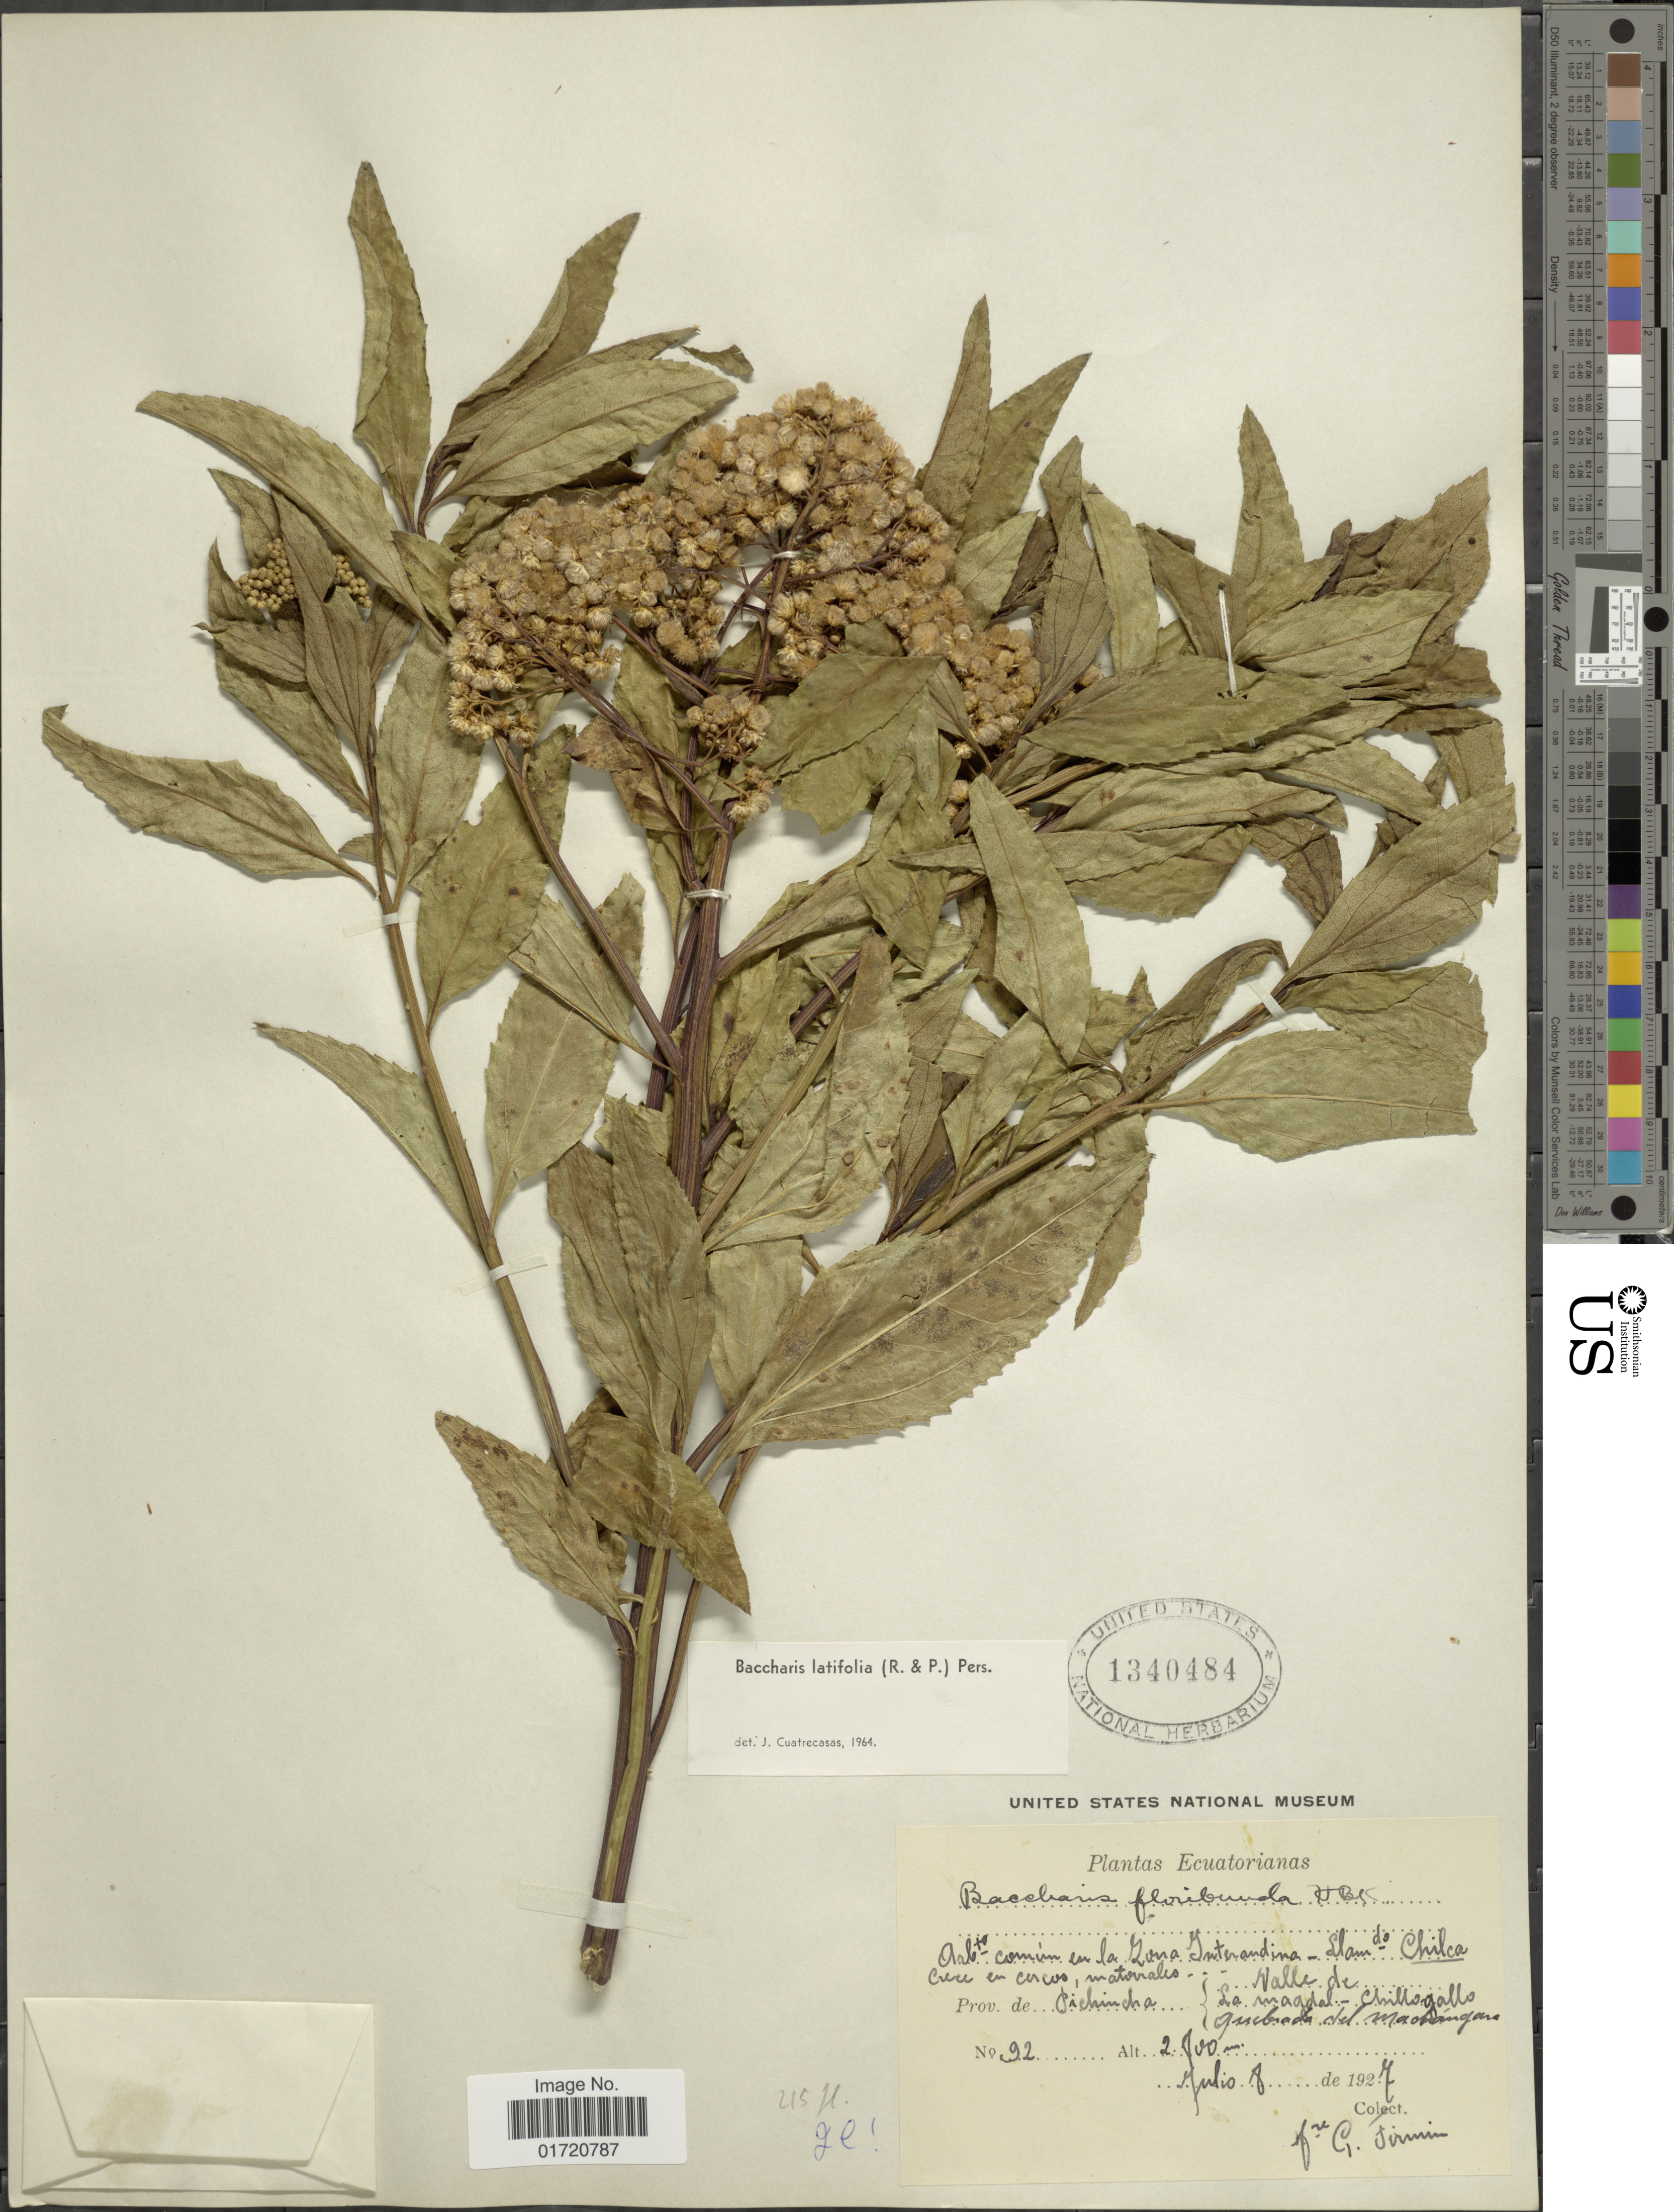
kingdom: Plantae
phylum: Tracheophyta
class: Magnoliopsida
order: Asterales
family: Asteraceae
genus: Baccharis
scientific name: Baccharis latifolia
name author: (Ruiz & Pav.) Pers.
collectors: F. Firmin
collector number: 92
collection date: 1927-07-08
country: Ecuador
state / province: Pichincha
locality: La Magdal-Chillogallo, Quebrada del Machangara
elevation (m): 2700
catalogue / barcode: US 1340484